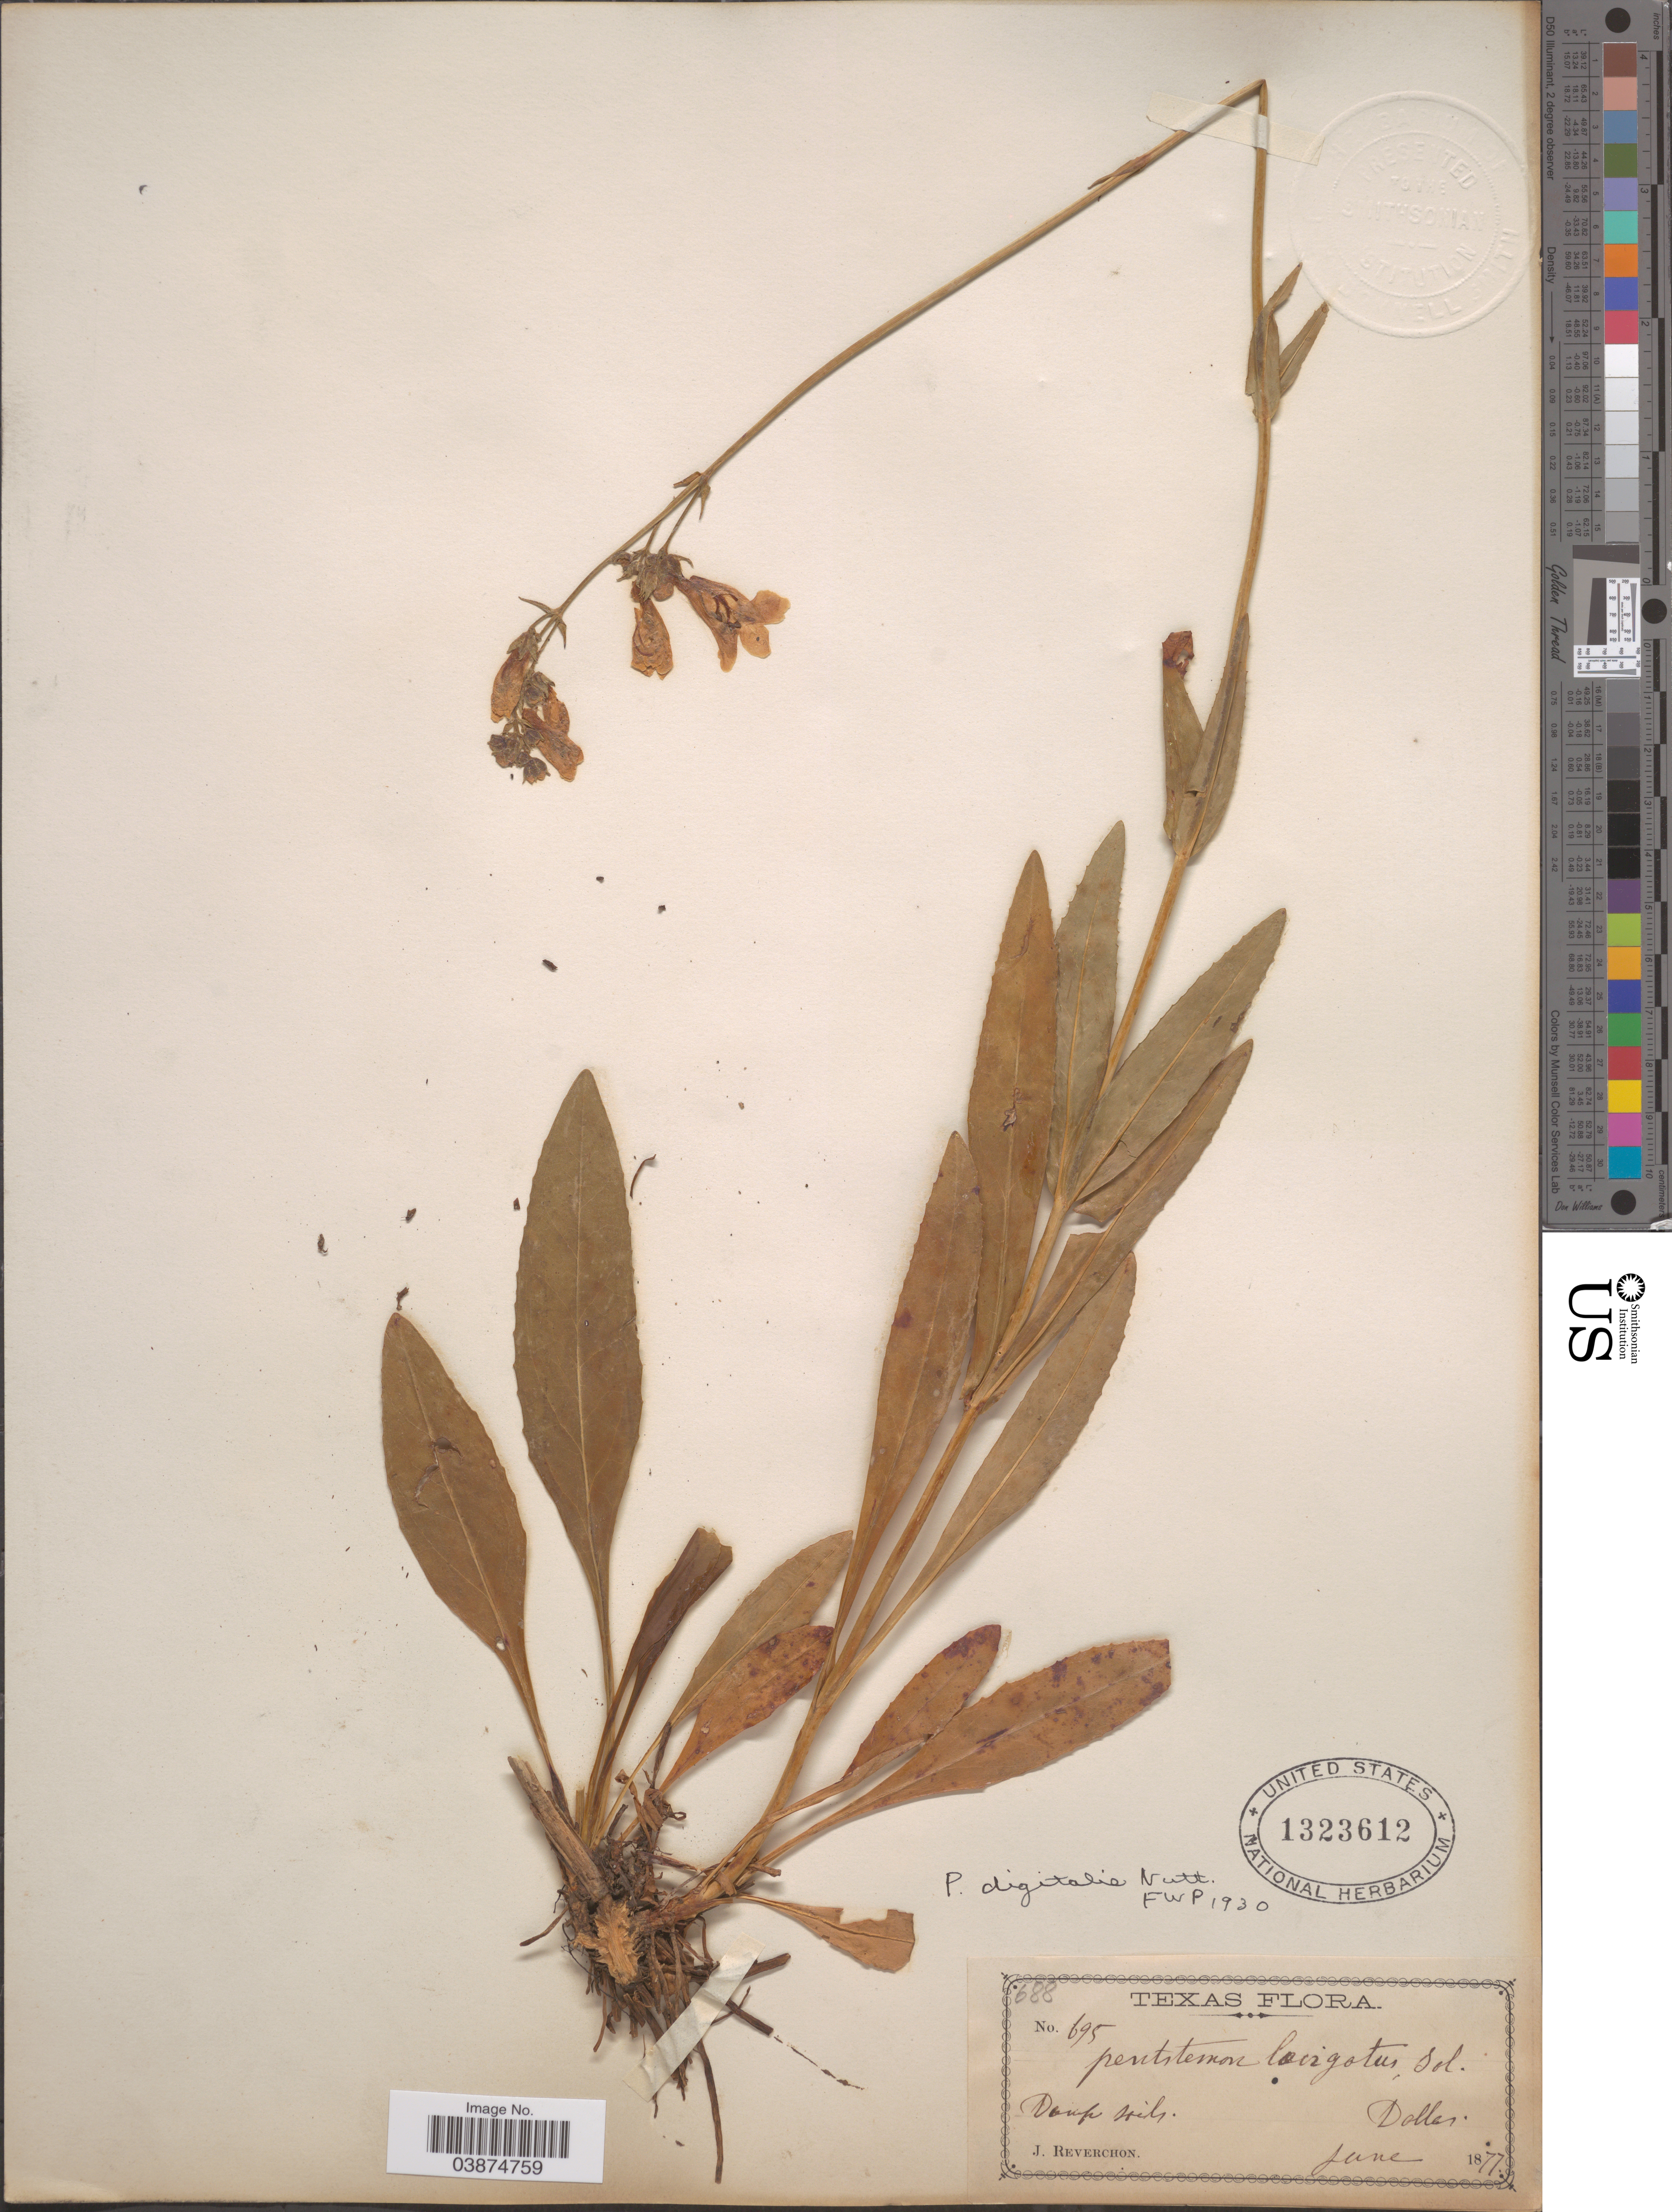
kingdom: Plantae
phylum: Tracheophyta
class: Magnoliopsida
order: Lamiales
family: Plantaginaceae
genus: Penstemon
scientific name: Penstemon digitalis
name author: Nutt. ex Sims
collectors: J. Reverchon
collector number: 695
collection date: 1877-06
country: United States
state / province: Texas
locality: Dollar.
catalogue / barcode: US 1323612